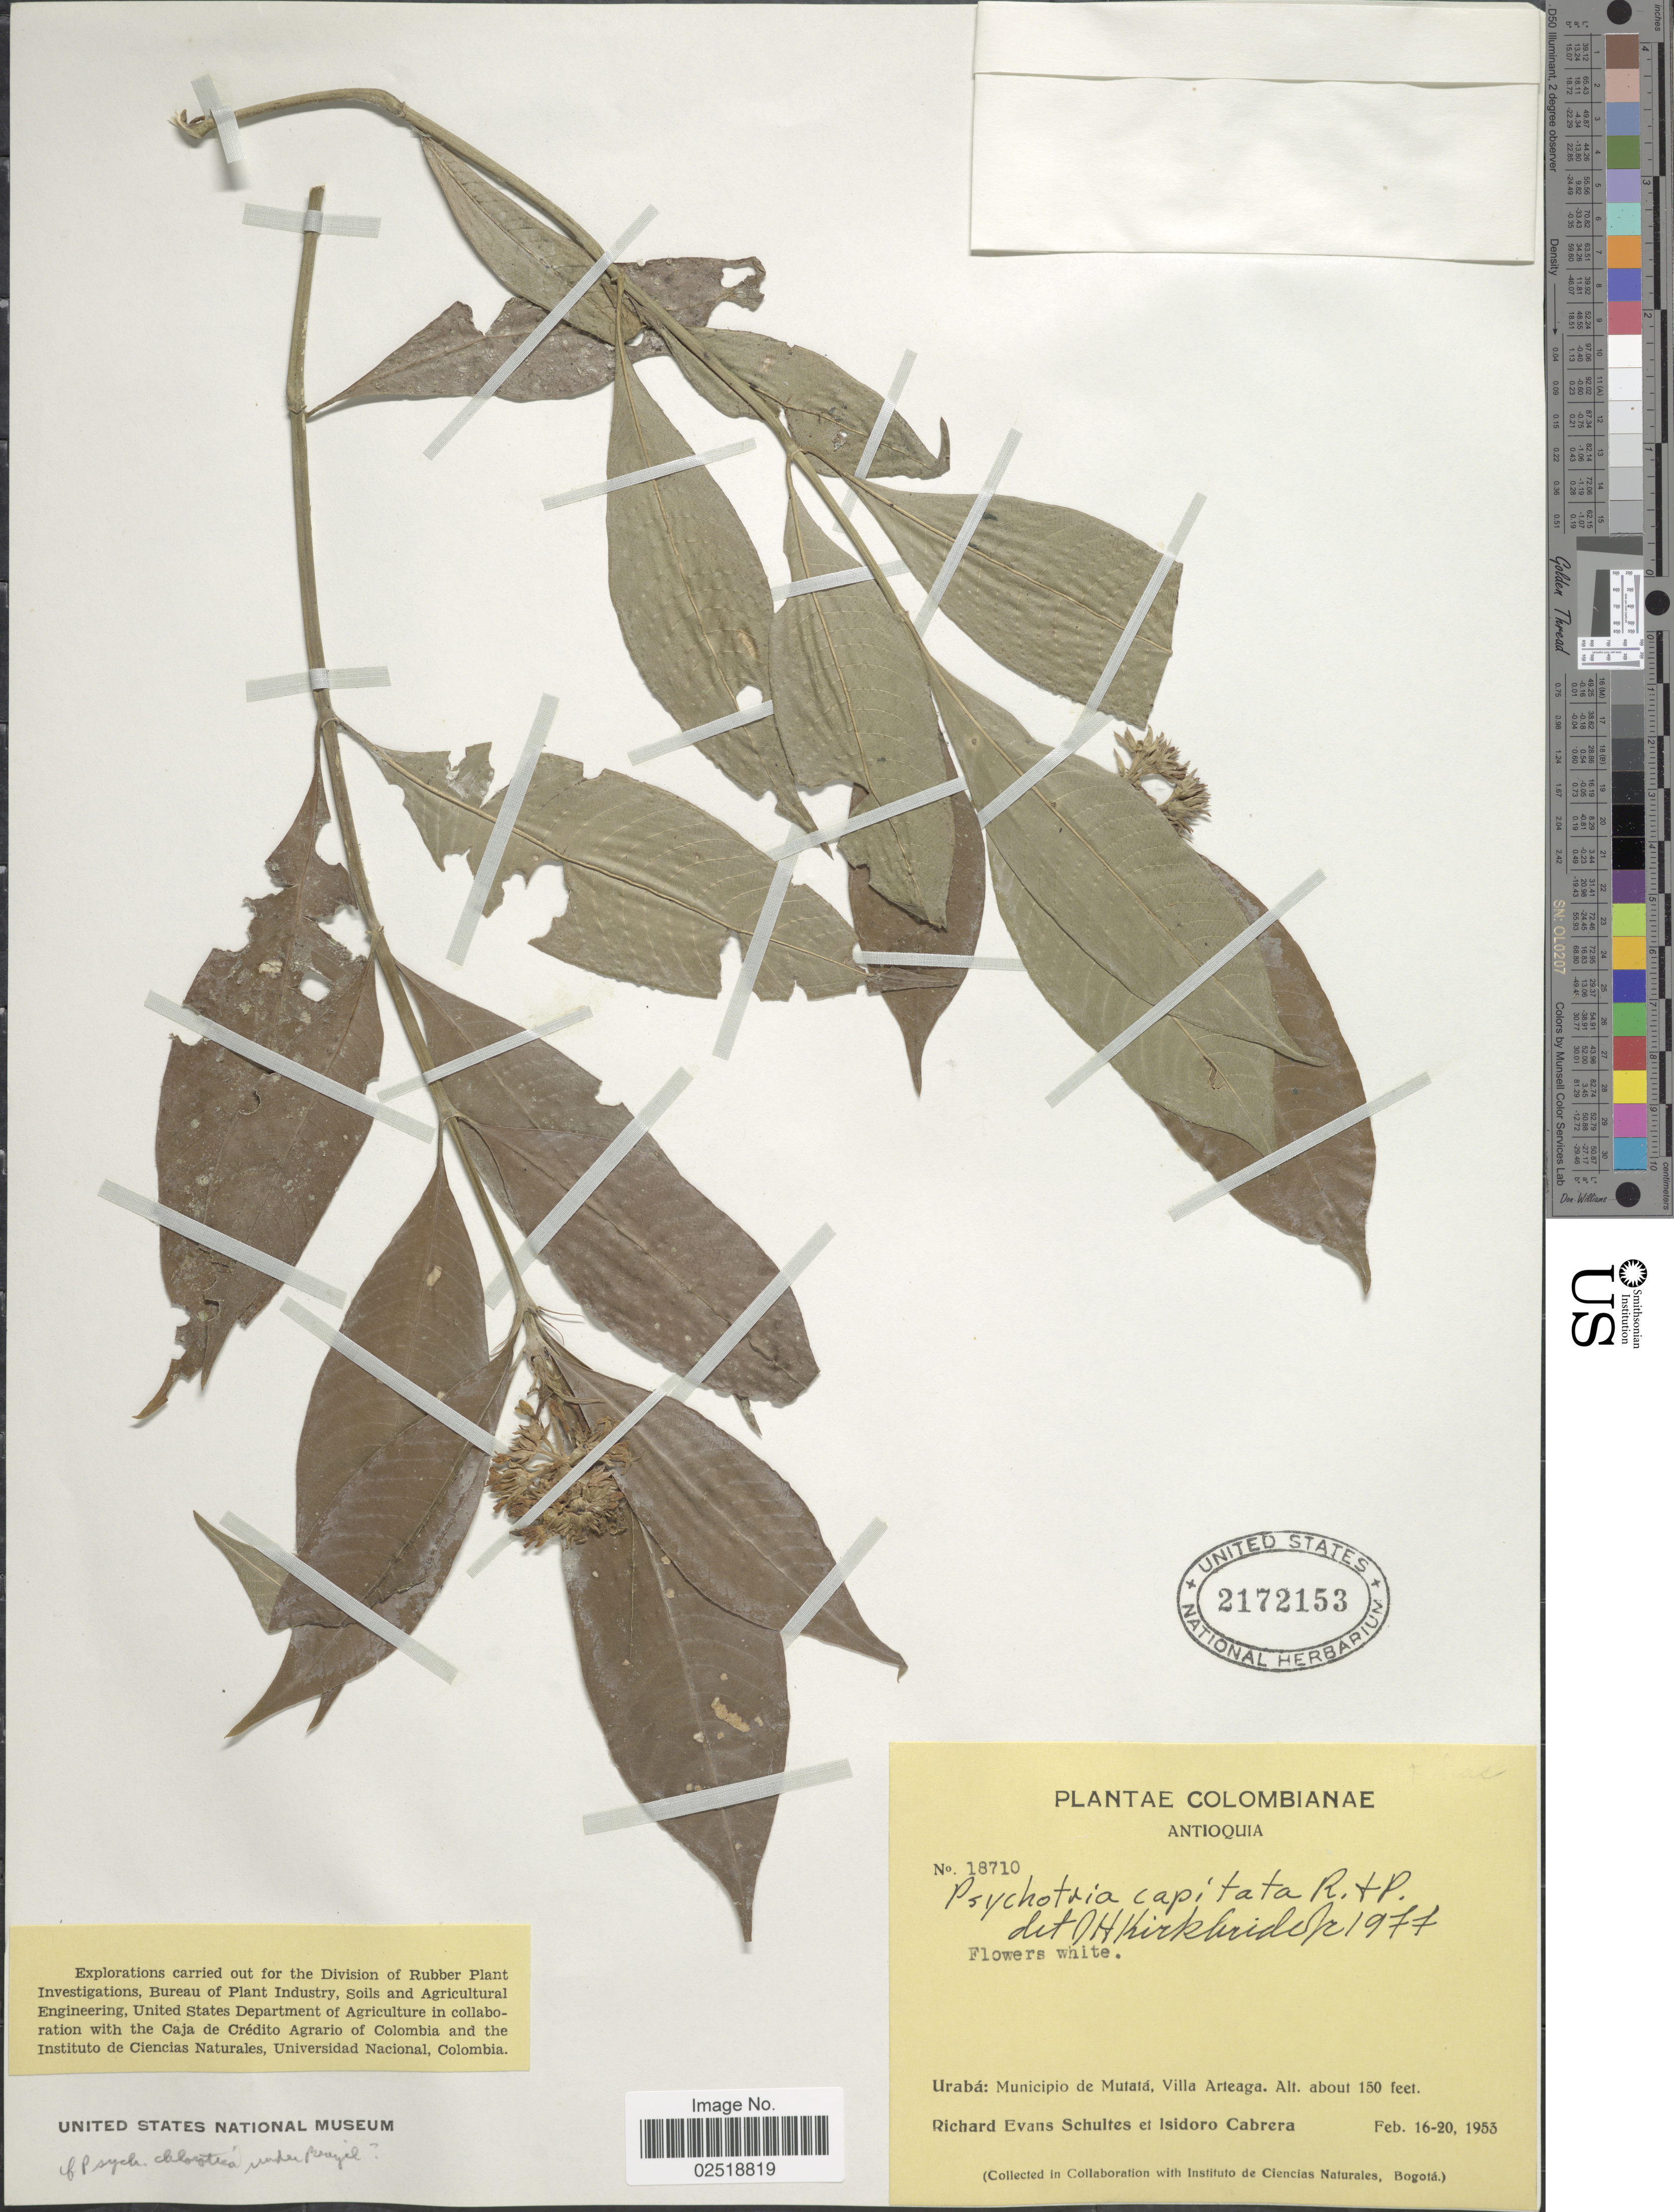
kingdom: Plantae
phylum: Tracheophyta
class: Magnoliopsida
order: Gentianales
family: Rubiaceae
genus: Psychotria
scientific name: Psychotria capitata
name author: Ruiz & Pav.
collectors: R. E. Schultes & I. Cabrera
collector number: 18710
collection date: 1953-02-16/1953-02-20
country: Colombia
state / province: Antioquia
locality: Urabá: Municipio de Mutatá, Villa Arteaga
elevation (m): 46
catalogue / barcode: US 2172153